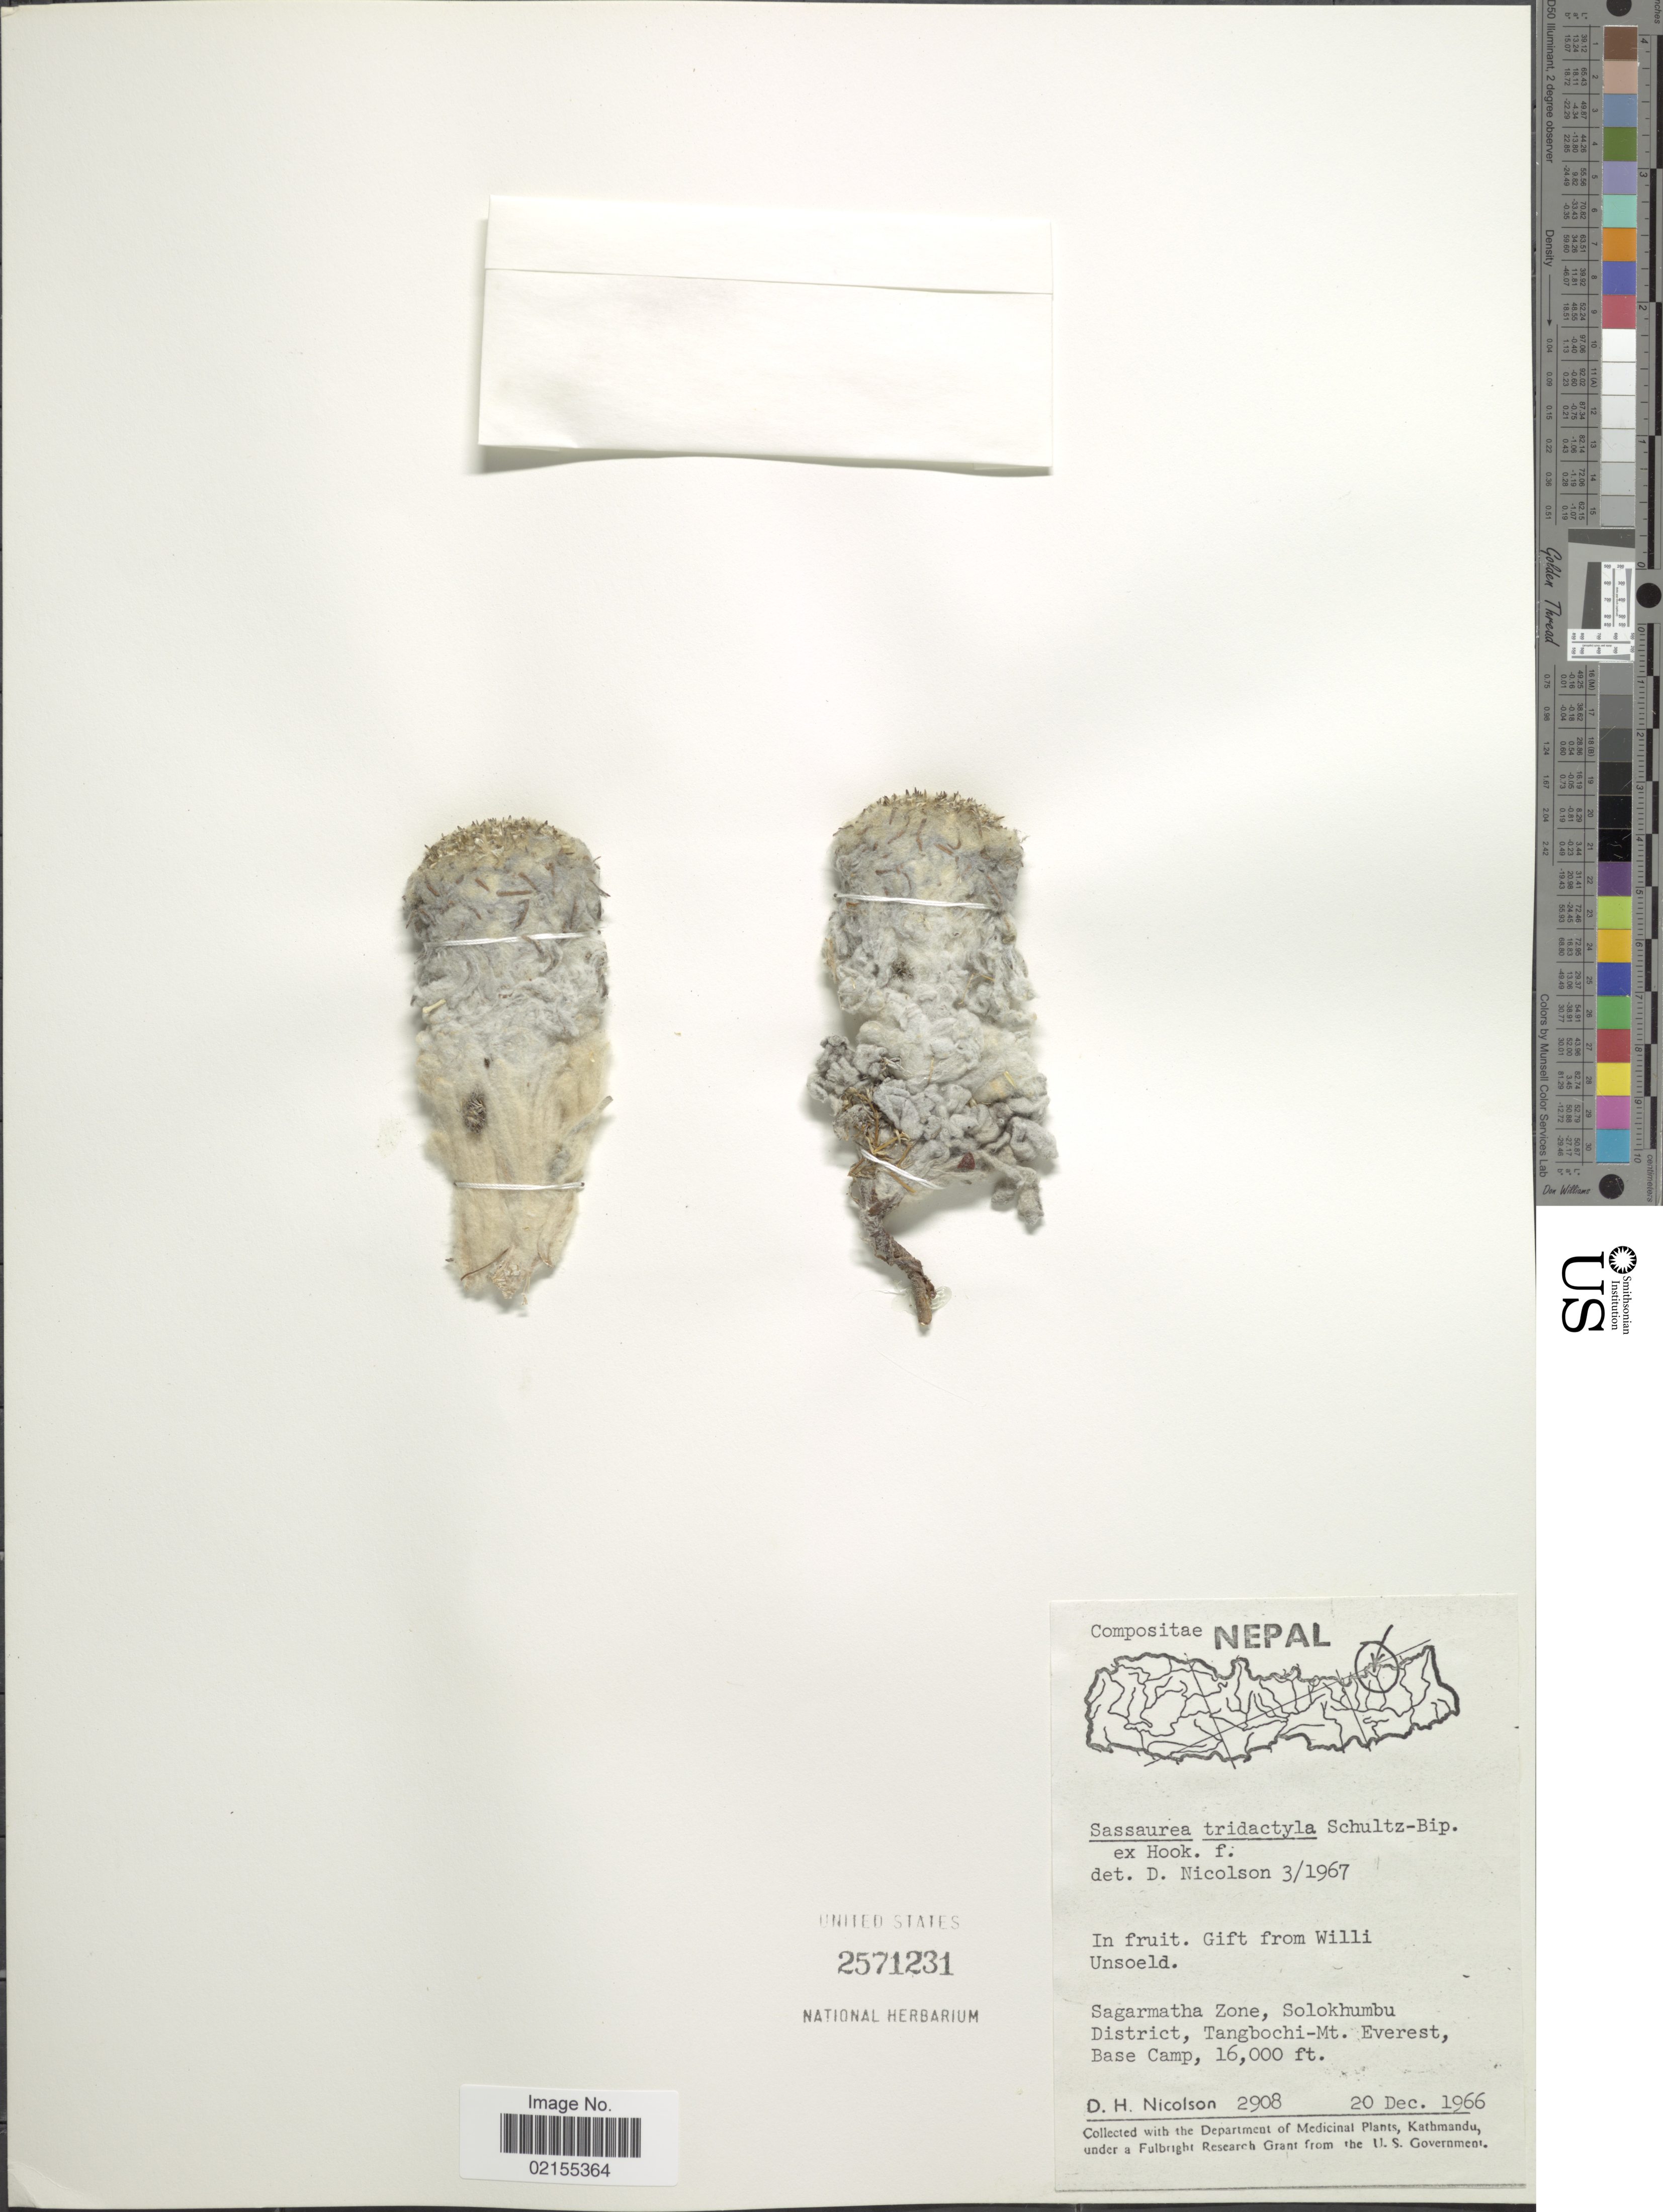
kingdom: Plantae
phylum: Tracheophyta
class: Magnoliopsida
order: Asterales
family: Asteraceae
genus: Saussurea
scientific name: Saussurea tridactyla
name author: Sch. Bip. ex Hook. f.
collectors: D. H. Nicolson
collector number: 2908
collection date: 1966-12-20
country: Nepal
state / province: Sagarmatha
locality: Solokhumbu District, Tangbochi-Mt. Everest, Base Camp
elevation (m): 4877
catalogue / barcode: US 2571231